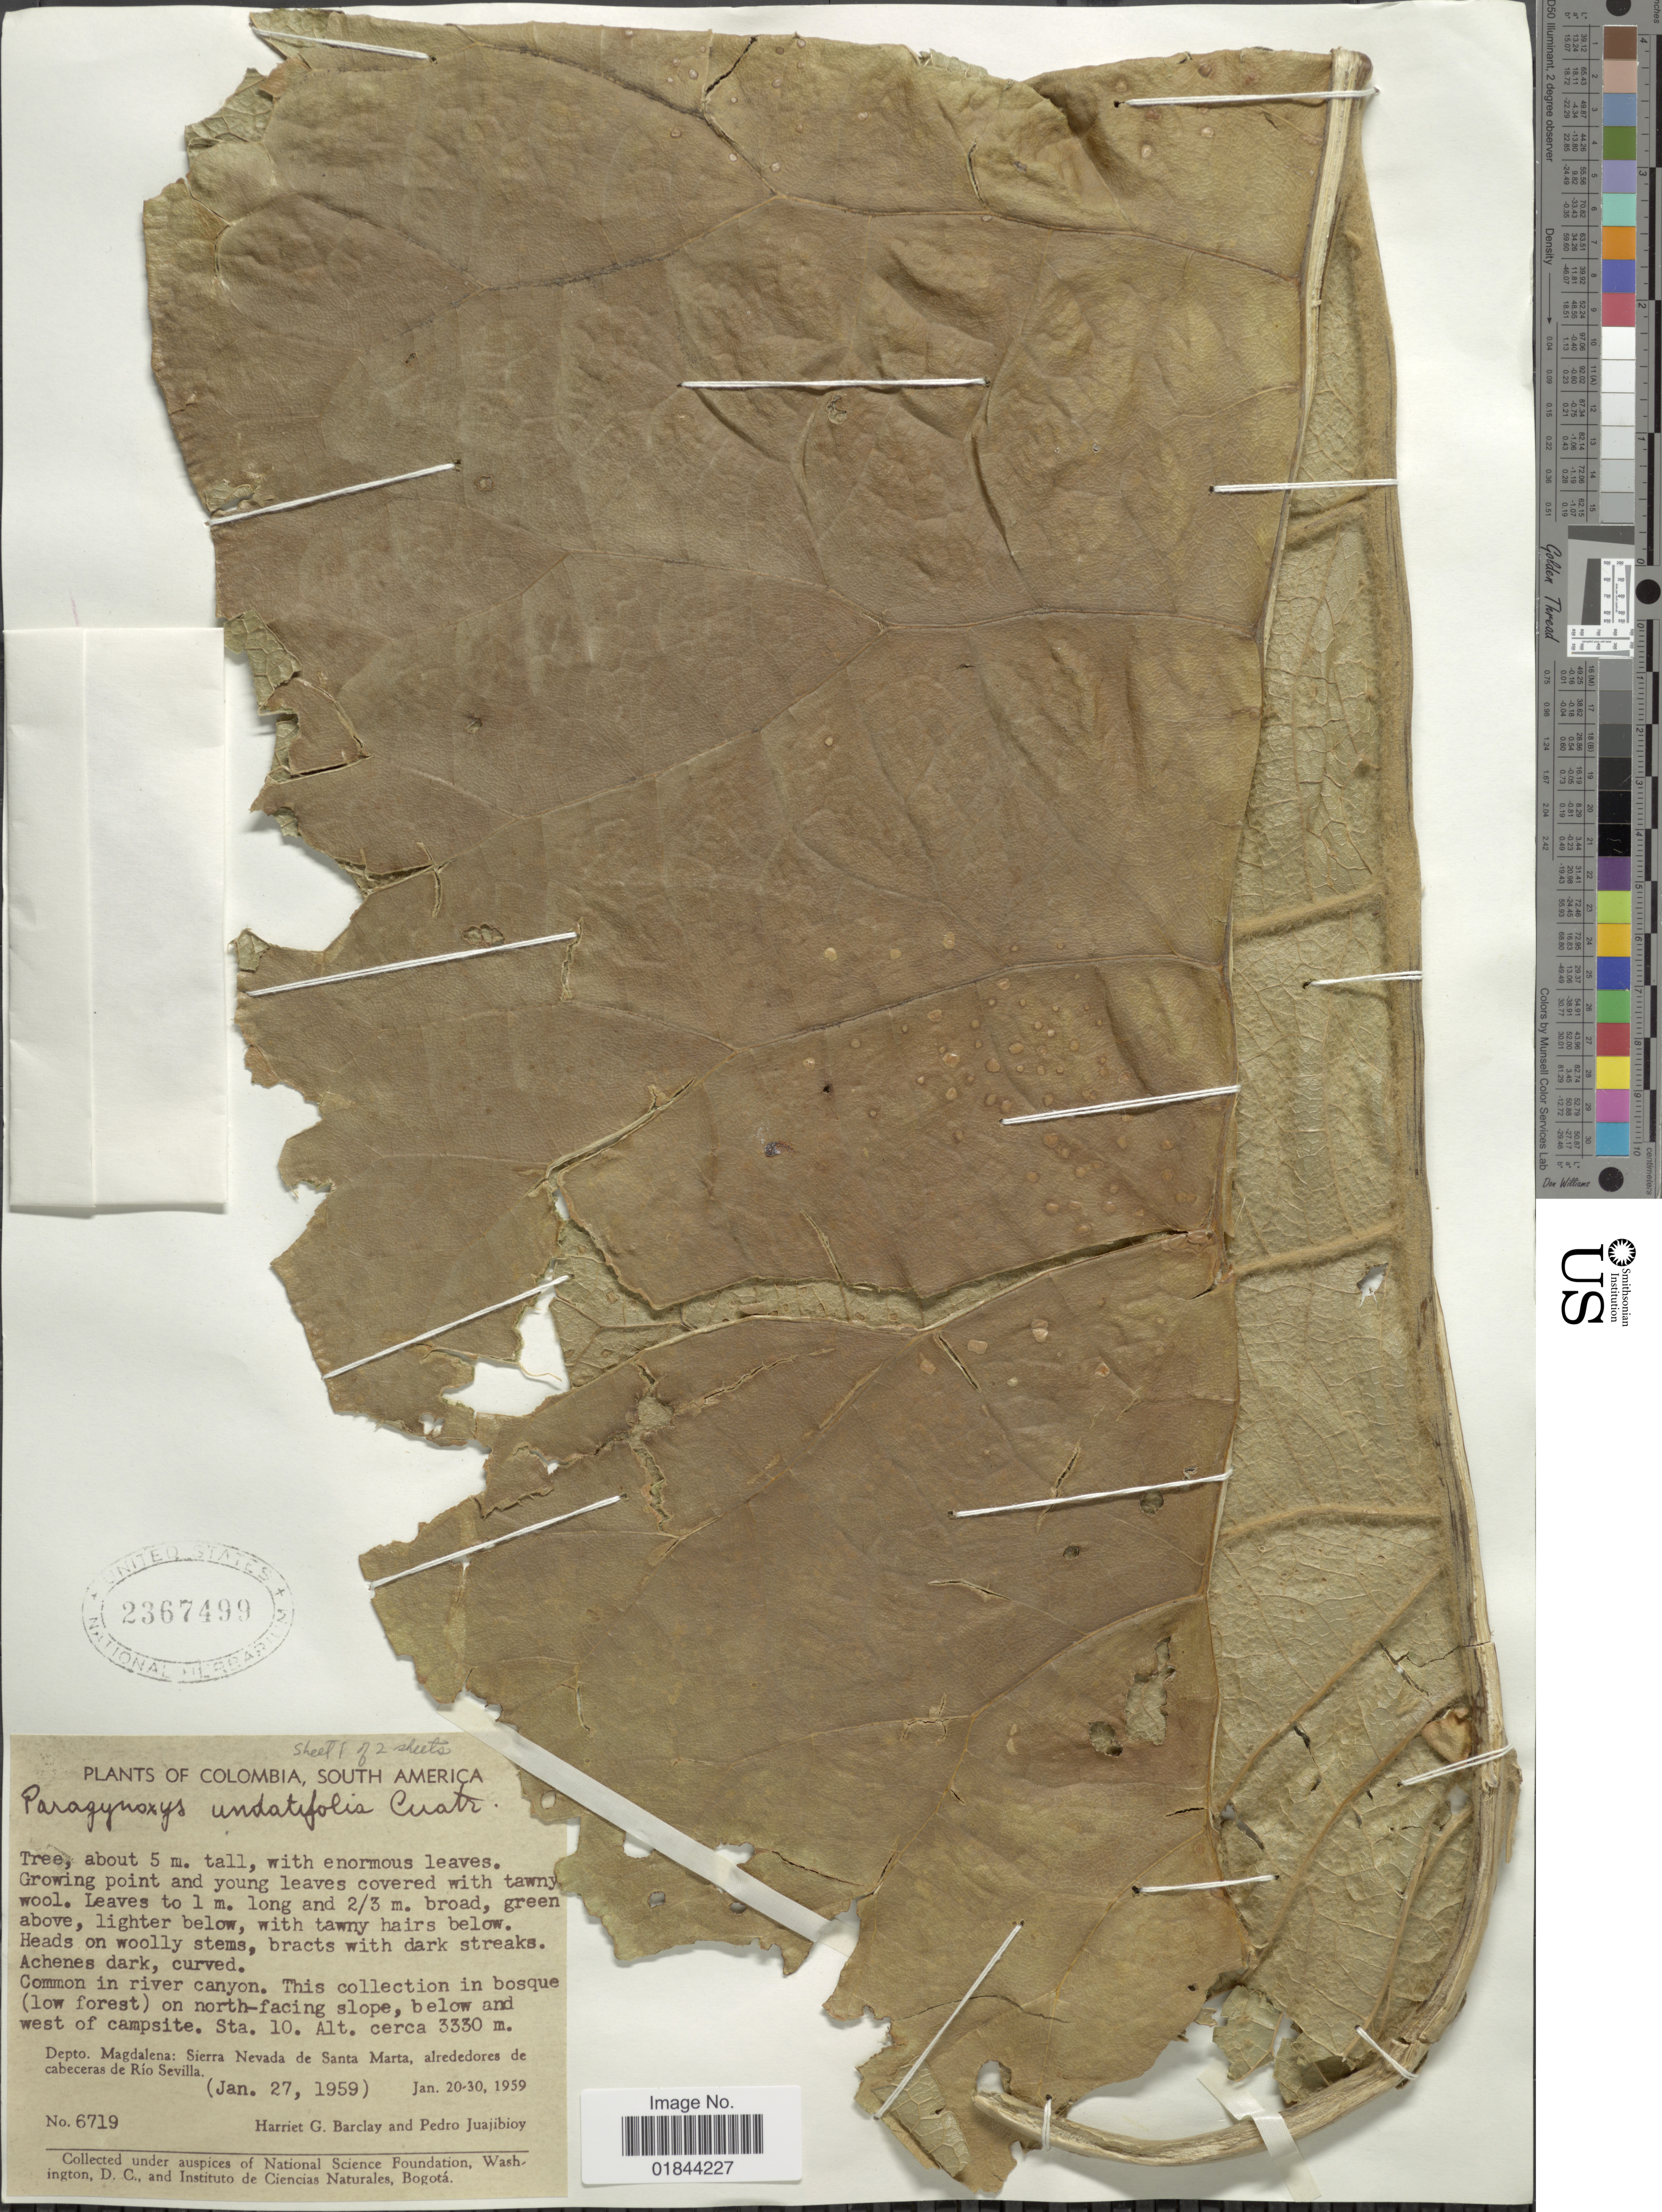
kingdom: Plantae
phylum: Tracheophyta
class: Magnoliopsida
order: Asterales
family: Asteraceae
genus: Paragynoxys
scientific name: Paragynoxys undatifolia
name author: Cuatrec.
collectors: H. G. Barclay & P. Juajibioy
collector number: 6719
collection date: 1959-01-27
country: Colombia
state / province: Magdalena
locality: Sierra Nevada de Santa Marta: alrededores de cabeceras del Rio Sevilla. Below west of campsite, Sta. 10.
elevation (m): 3330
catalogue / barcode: US 2367499